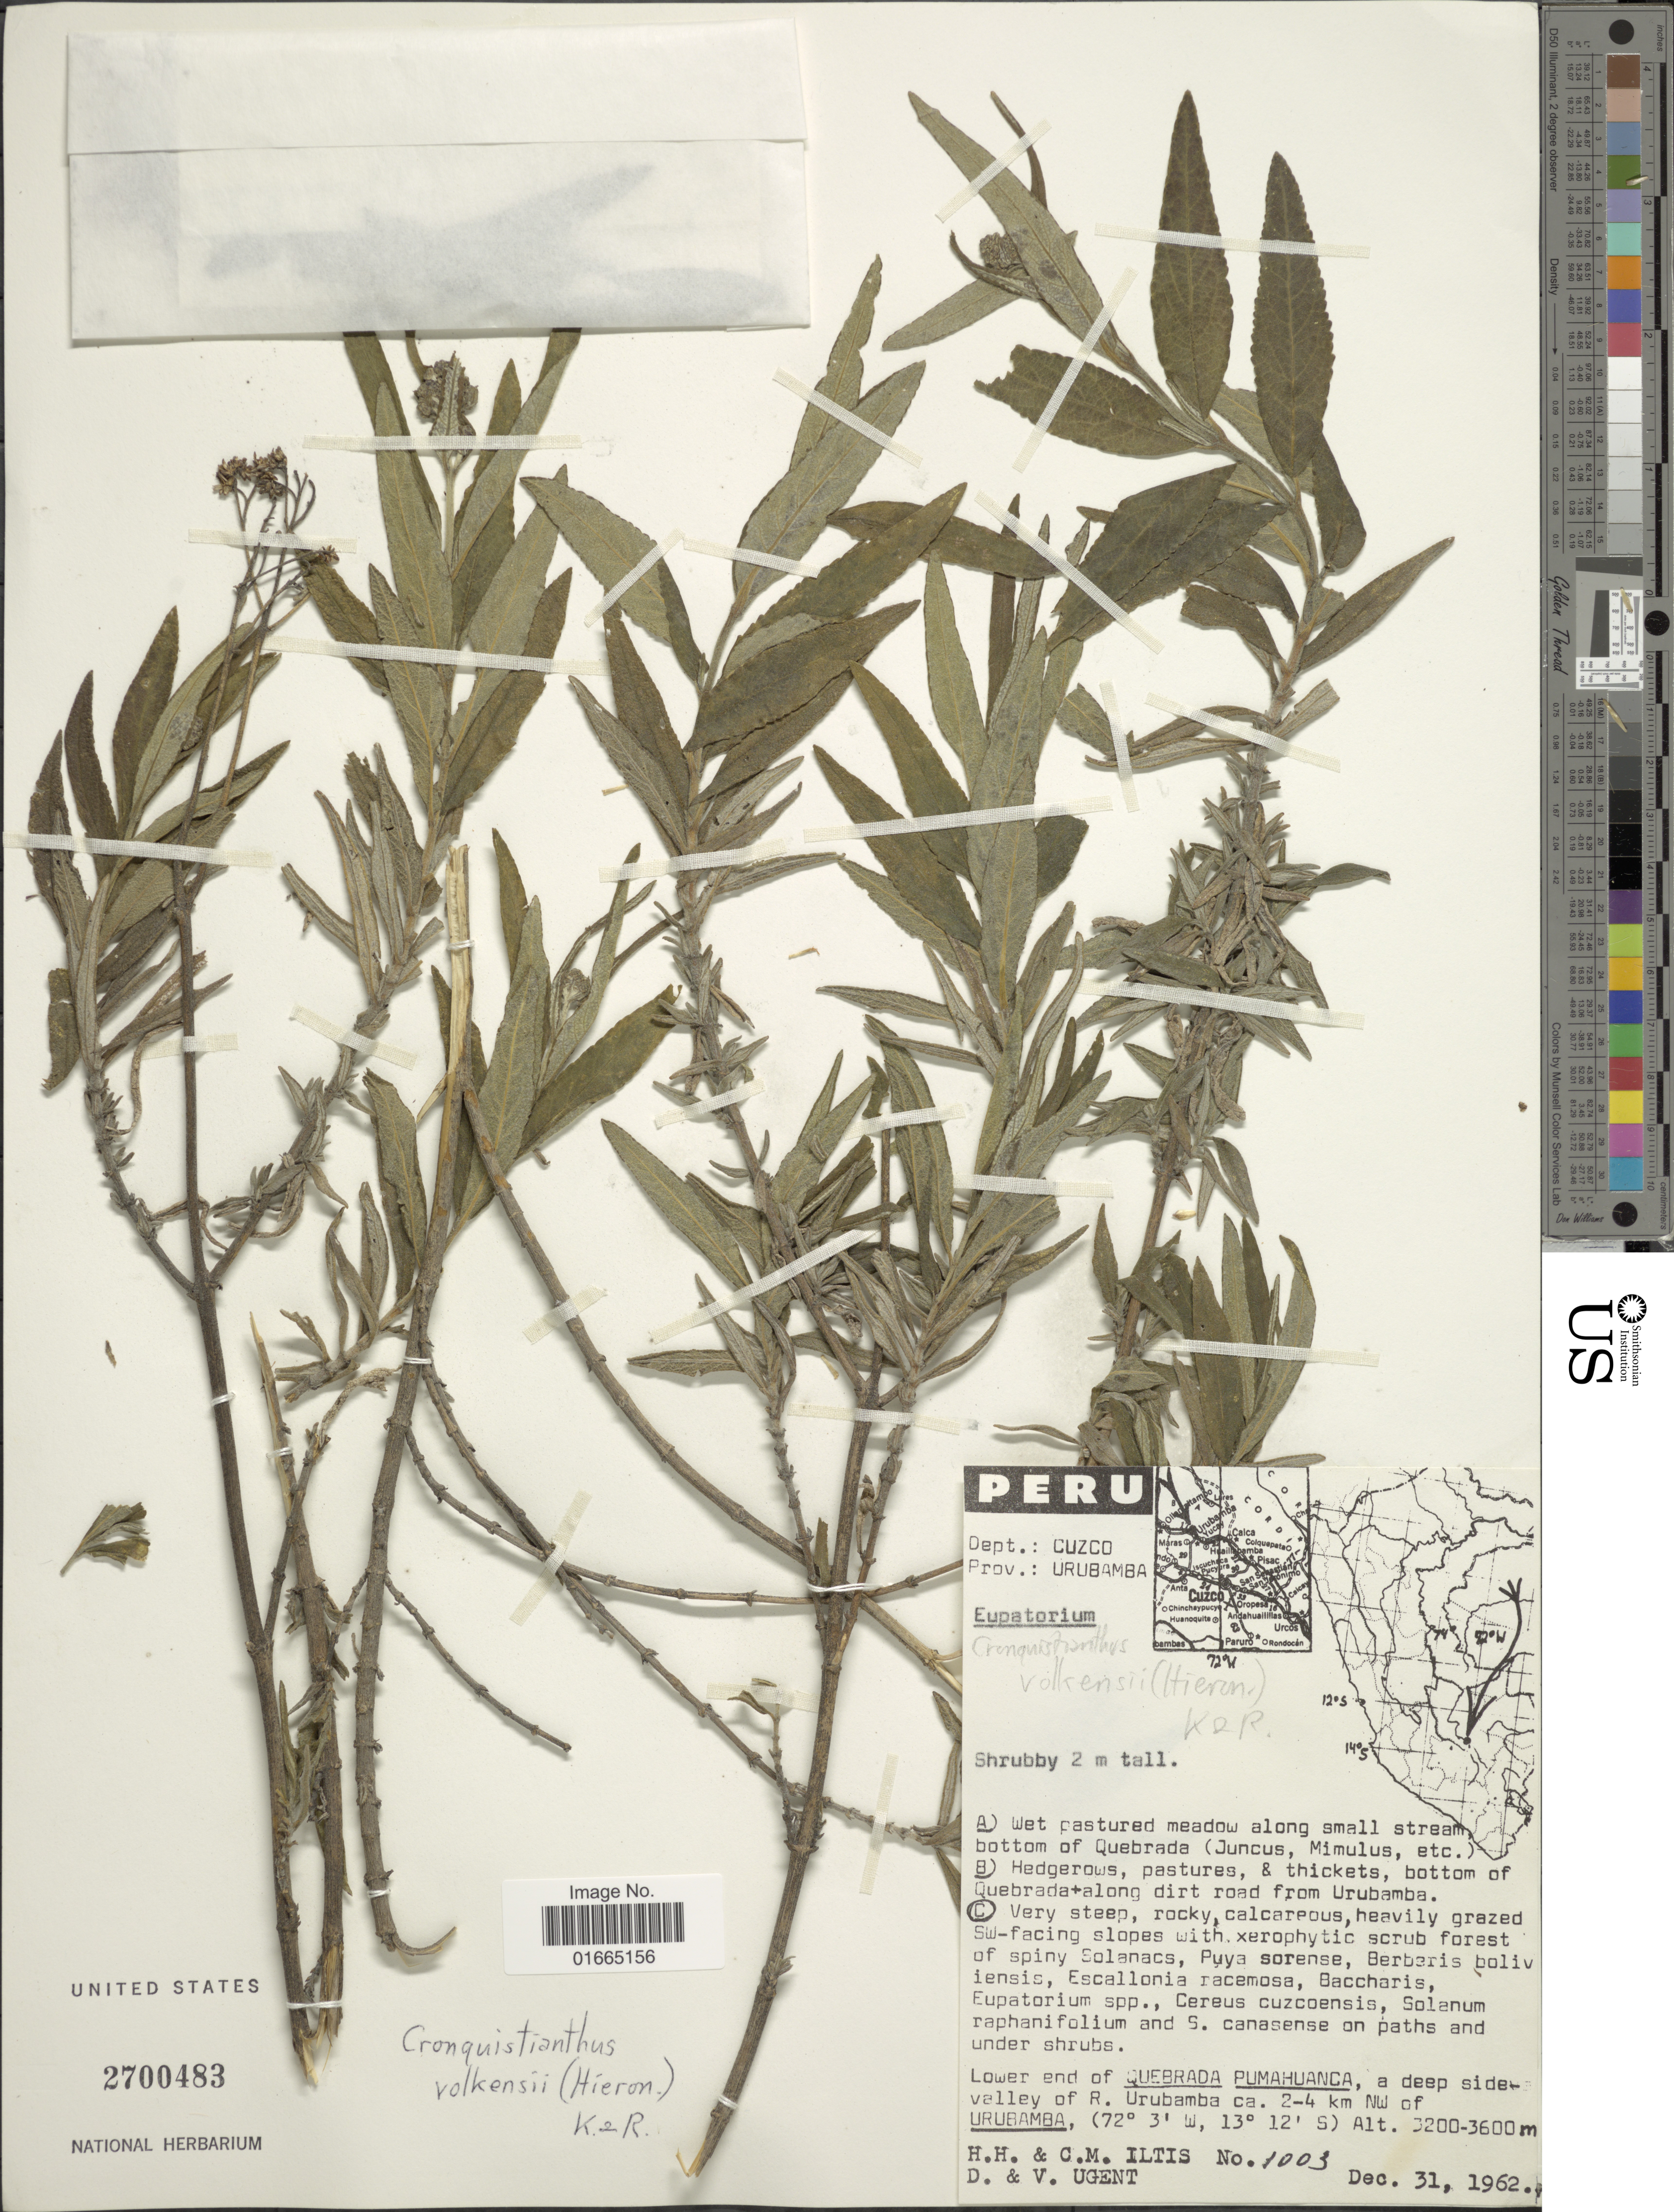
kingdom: Plantae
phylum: Tracheophyta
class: Magnoliopsida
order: Asterales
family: Asteraceae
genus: Cronquistianthus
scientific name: Cronquistianthus volkensii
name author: (Hieron.) R.M. King & H. Rob.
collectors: H. H. Iltis, C. M Iltis, D. Ugent & V. Ugent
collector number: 1003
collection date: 1962-12-31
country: Peru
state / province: Cusco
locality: Dept.: Cuzco. Prov.: Urubamba. Lower end of Quebrada Pumahuanca, a deep side valley of R. Urubamba, ca. 2-4 km NW of Urubamba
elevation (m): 3200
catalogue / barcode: US 2700483